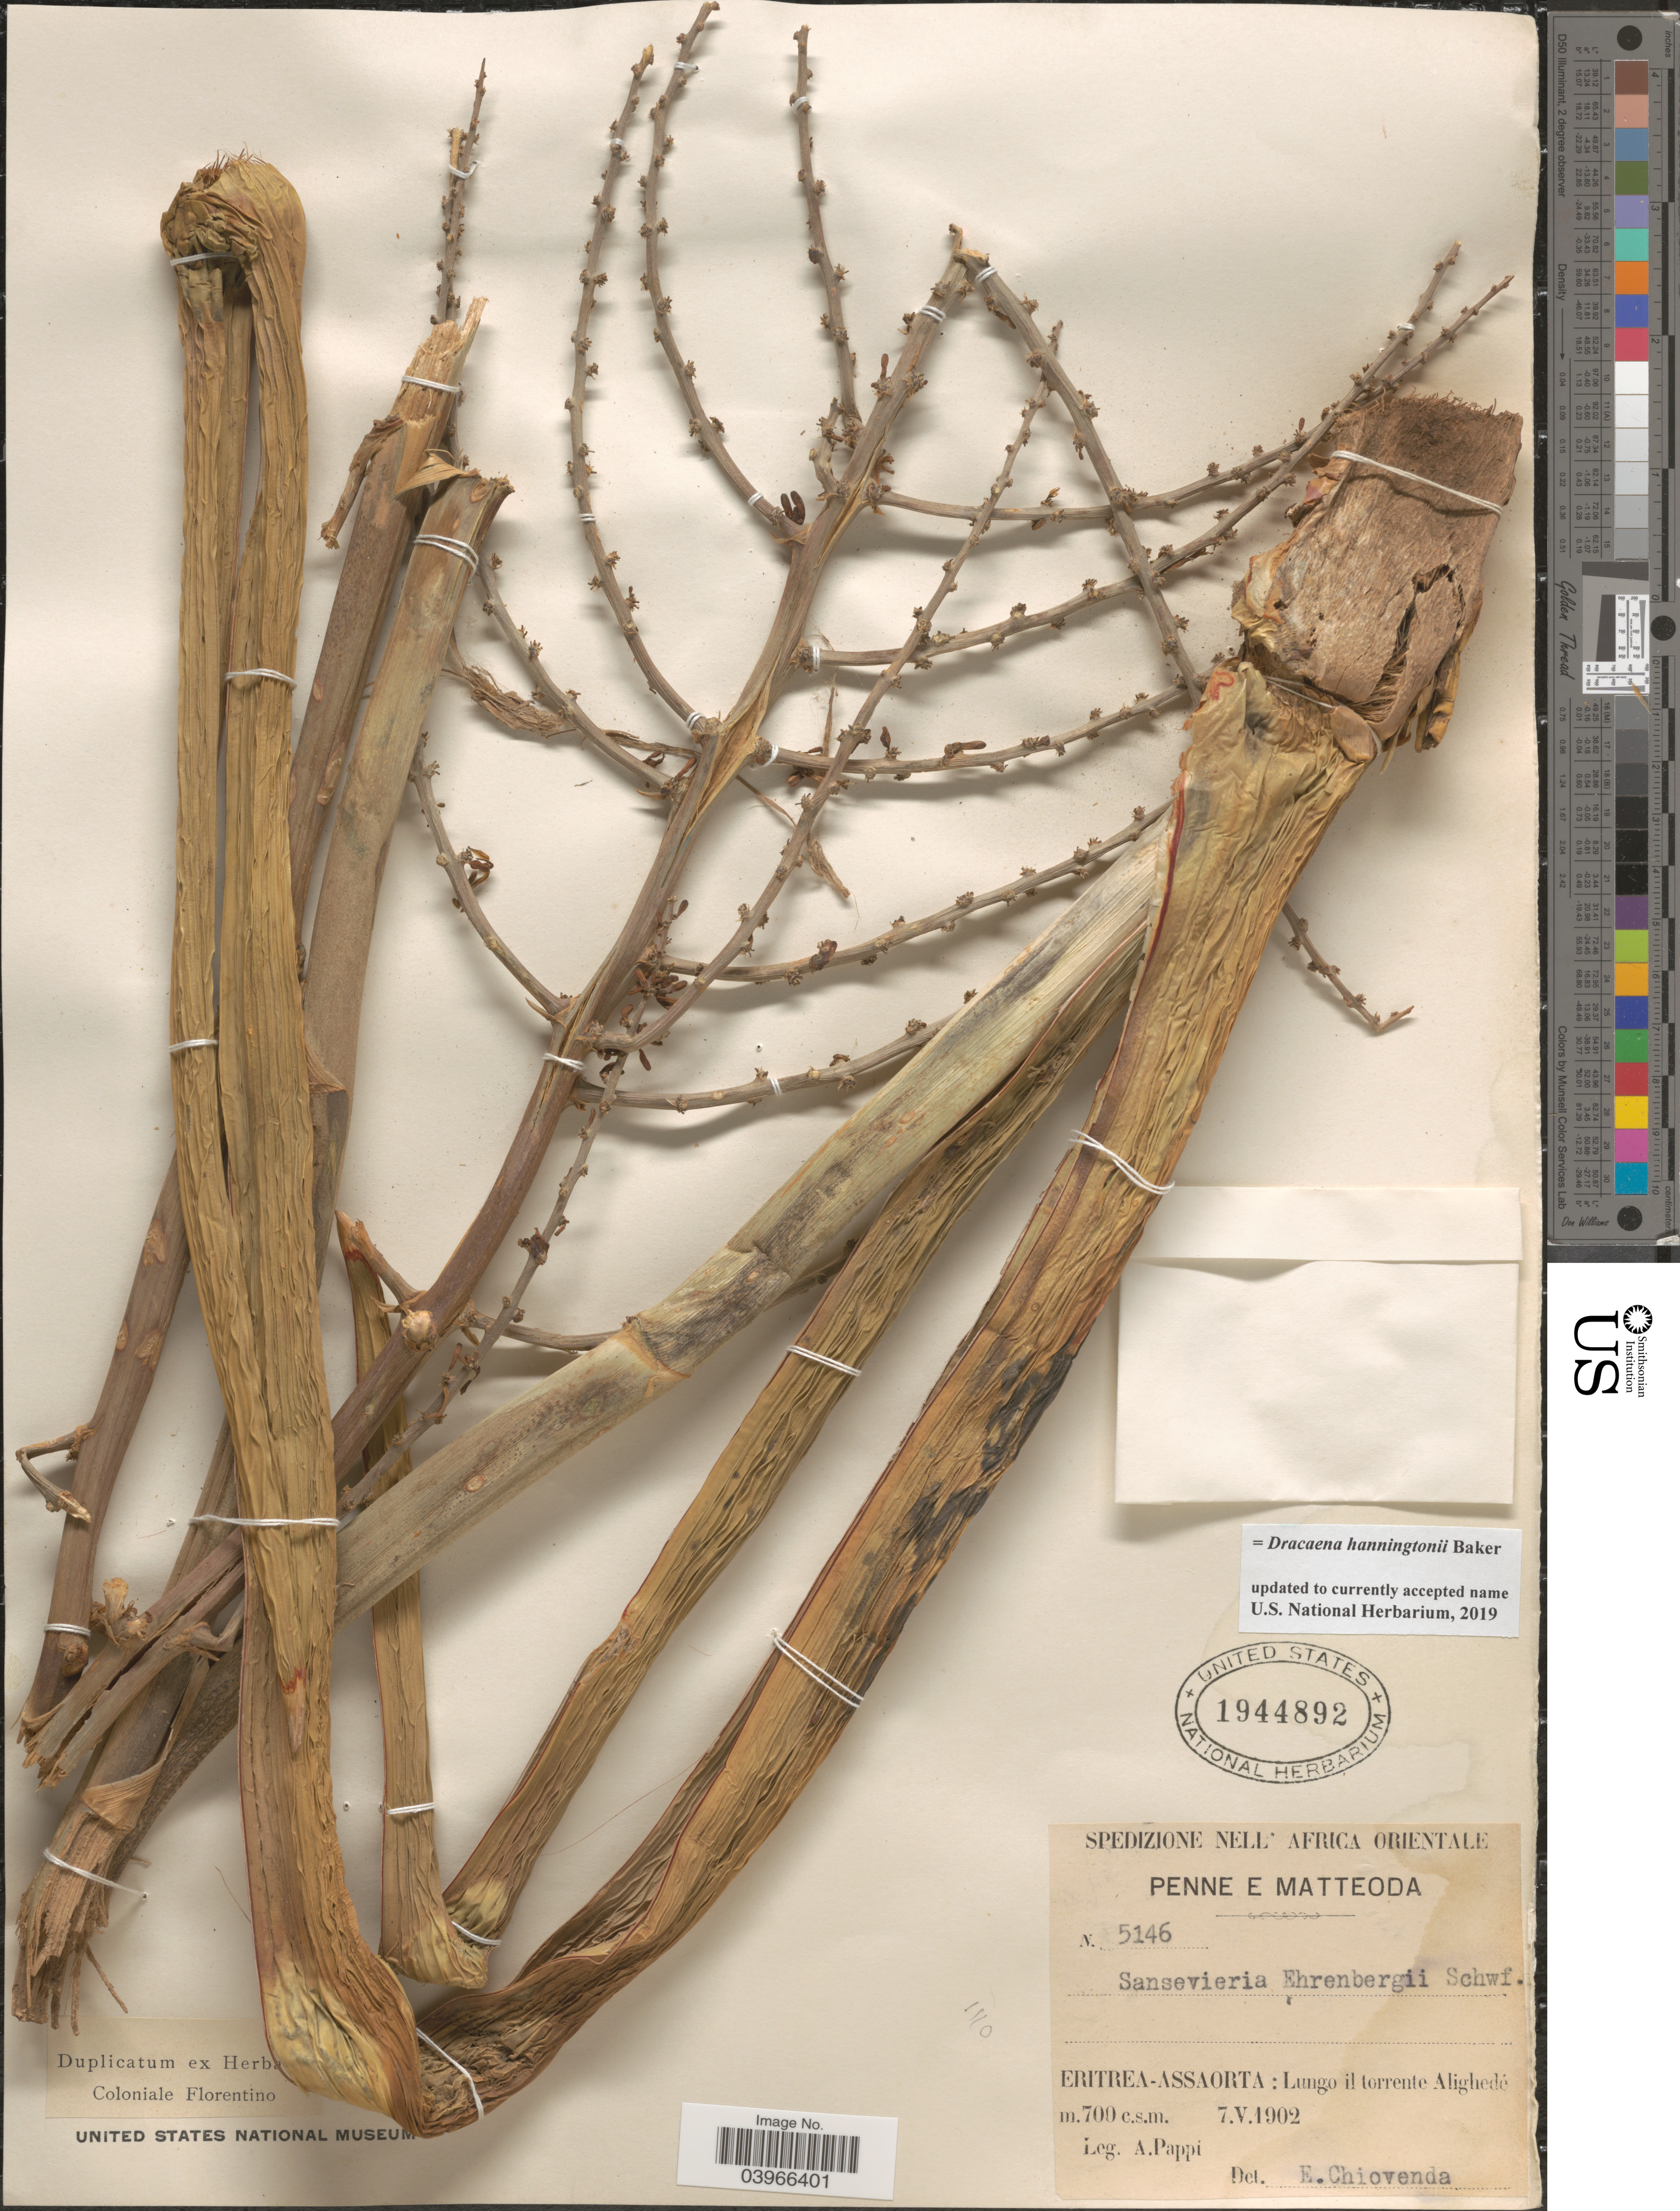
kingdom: Plantae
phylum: Tracheophyta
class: Liliopsida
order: Asparagales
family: Asparagaceae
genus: Dracaena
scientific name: Dracaena hanningtonii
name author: Baker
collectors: A. Pappi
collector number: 5146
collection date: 1902-05-07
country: Eritrea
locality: Africa Orientale. Eritrea-Assaorta: Lungo il torrente Alighedé.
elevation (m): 700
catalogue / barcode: US 1944892